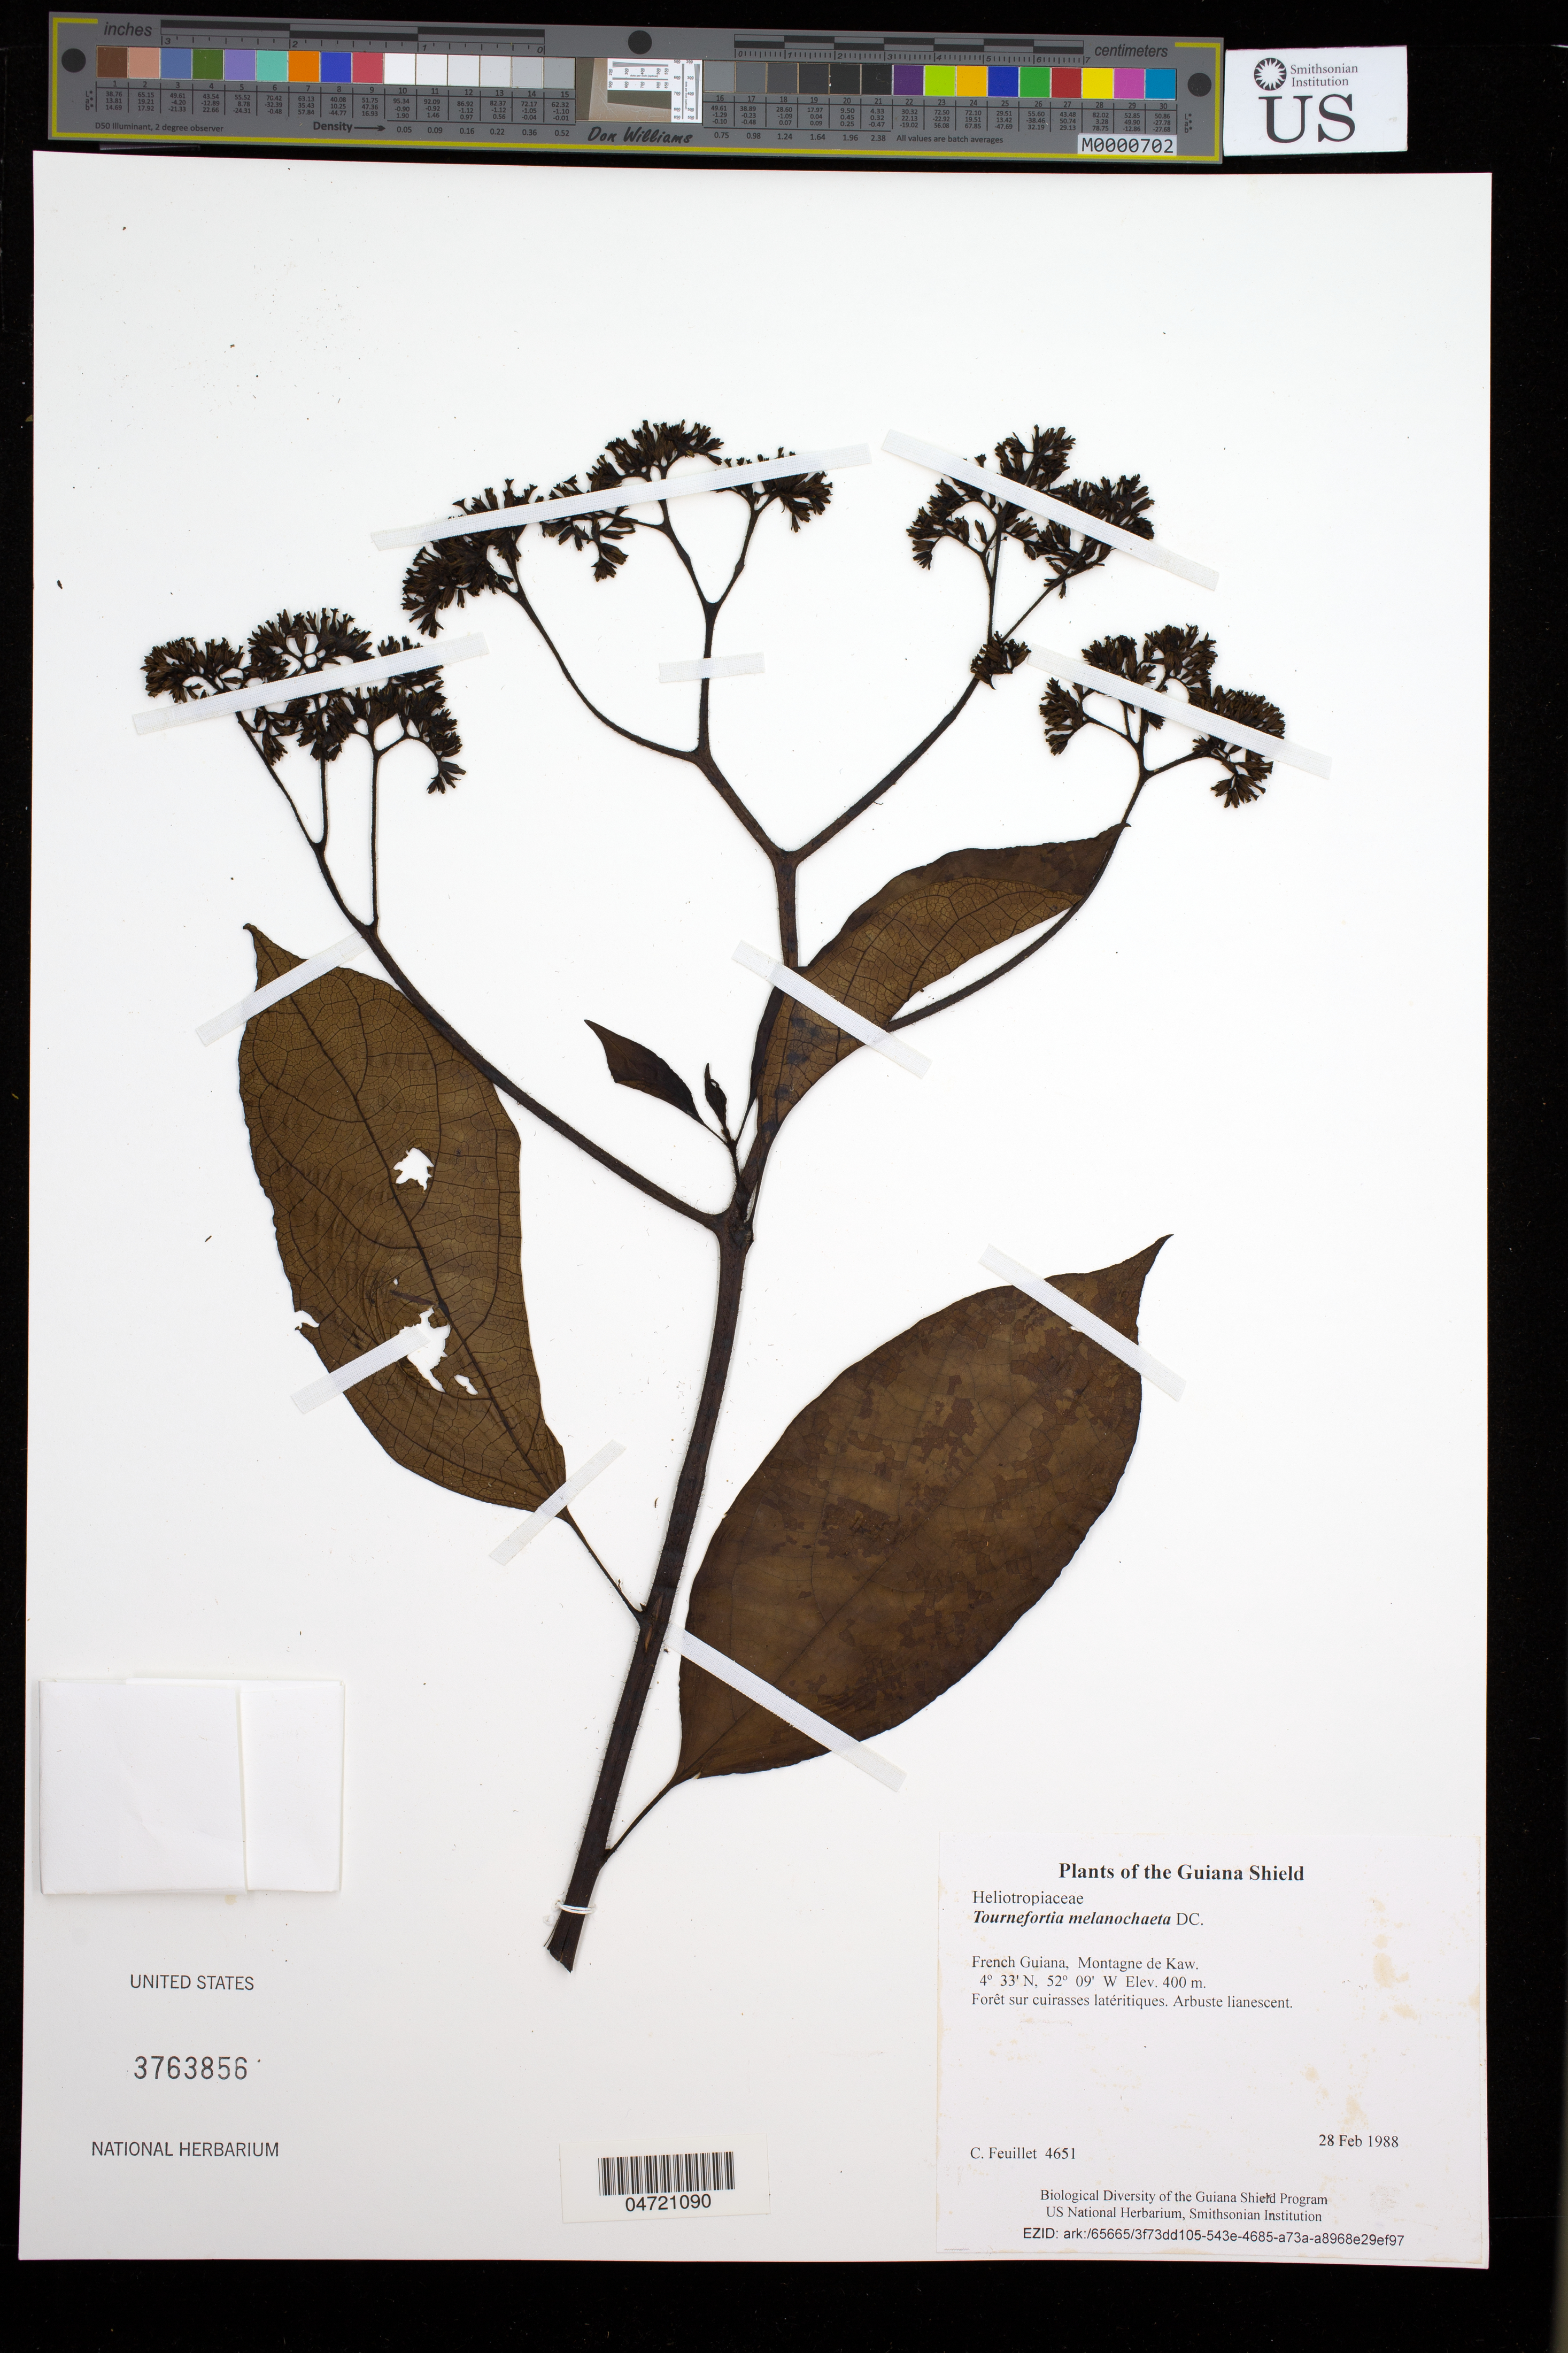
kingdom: Plantae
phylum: Tracheophyta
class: Magnoliopsida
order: Boraginales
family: Heliotropiaceae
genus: Tournefortia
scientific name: Tournefortia melanochaeta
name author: DC.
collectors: C. Feuillet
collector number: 4651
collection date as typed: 28 Feb 1988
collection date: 1988-02-28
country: French Guiana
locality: Montagne de Kaw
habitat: Forêt sur cuirasses latéritiques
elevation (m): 400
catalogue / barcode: US 3763856